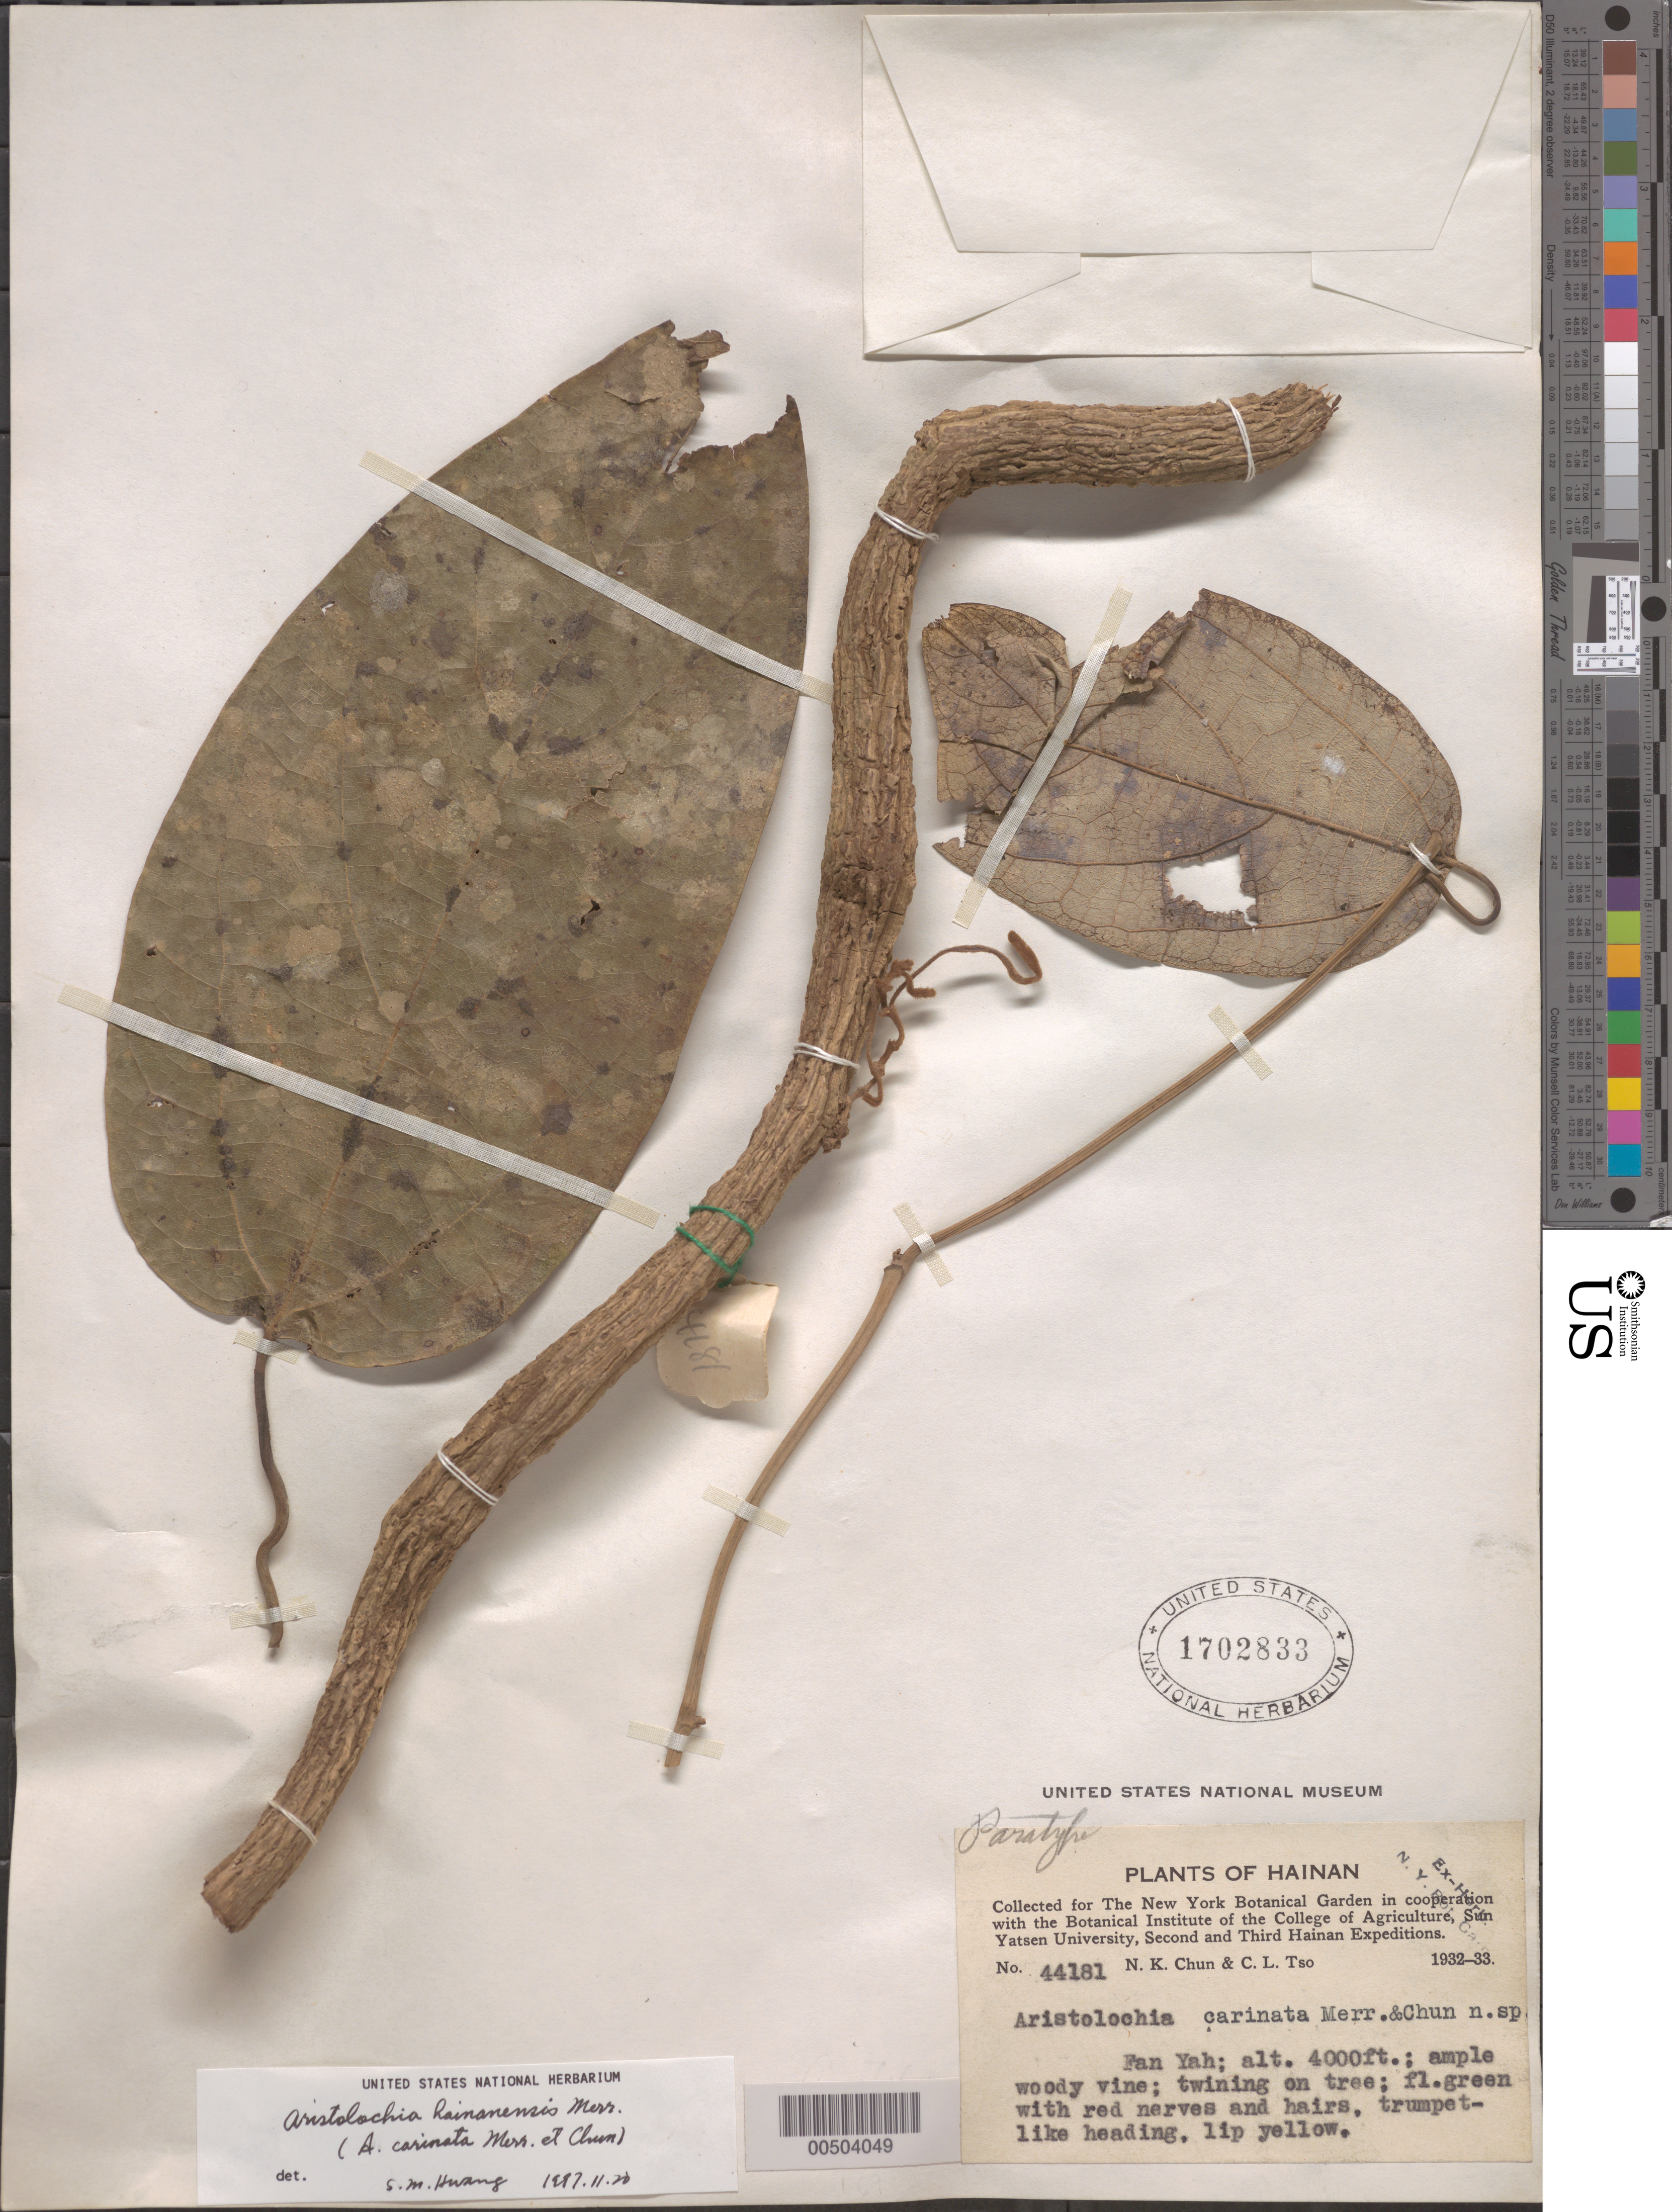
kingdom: Plantae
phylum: Tracheophyta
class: Magnoliopsida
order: Piperales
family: Aristolochiaceae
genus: Aristolochia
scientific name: Aristolochia carinata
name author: Merr. & Chun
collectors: N. K. Chun & C. Tso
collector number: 44181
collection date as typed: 1932 to -- --- 1933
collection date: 1932/1933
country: China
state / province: Hainan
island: Hainan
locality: Fan Yah District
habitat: Ample woody vine; twining on tree; fl. green with red nerves and hairs, trumpet-like heading, lip yellow.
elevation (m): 1219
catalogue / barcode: US 1702833